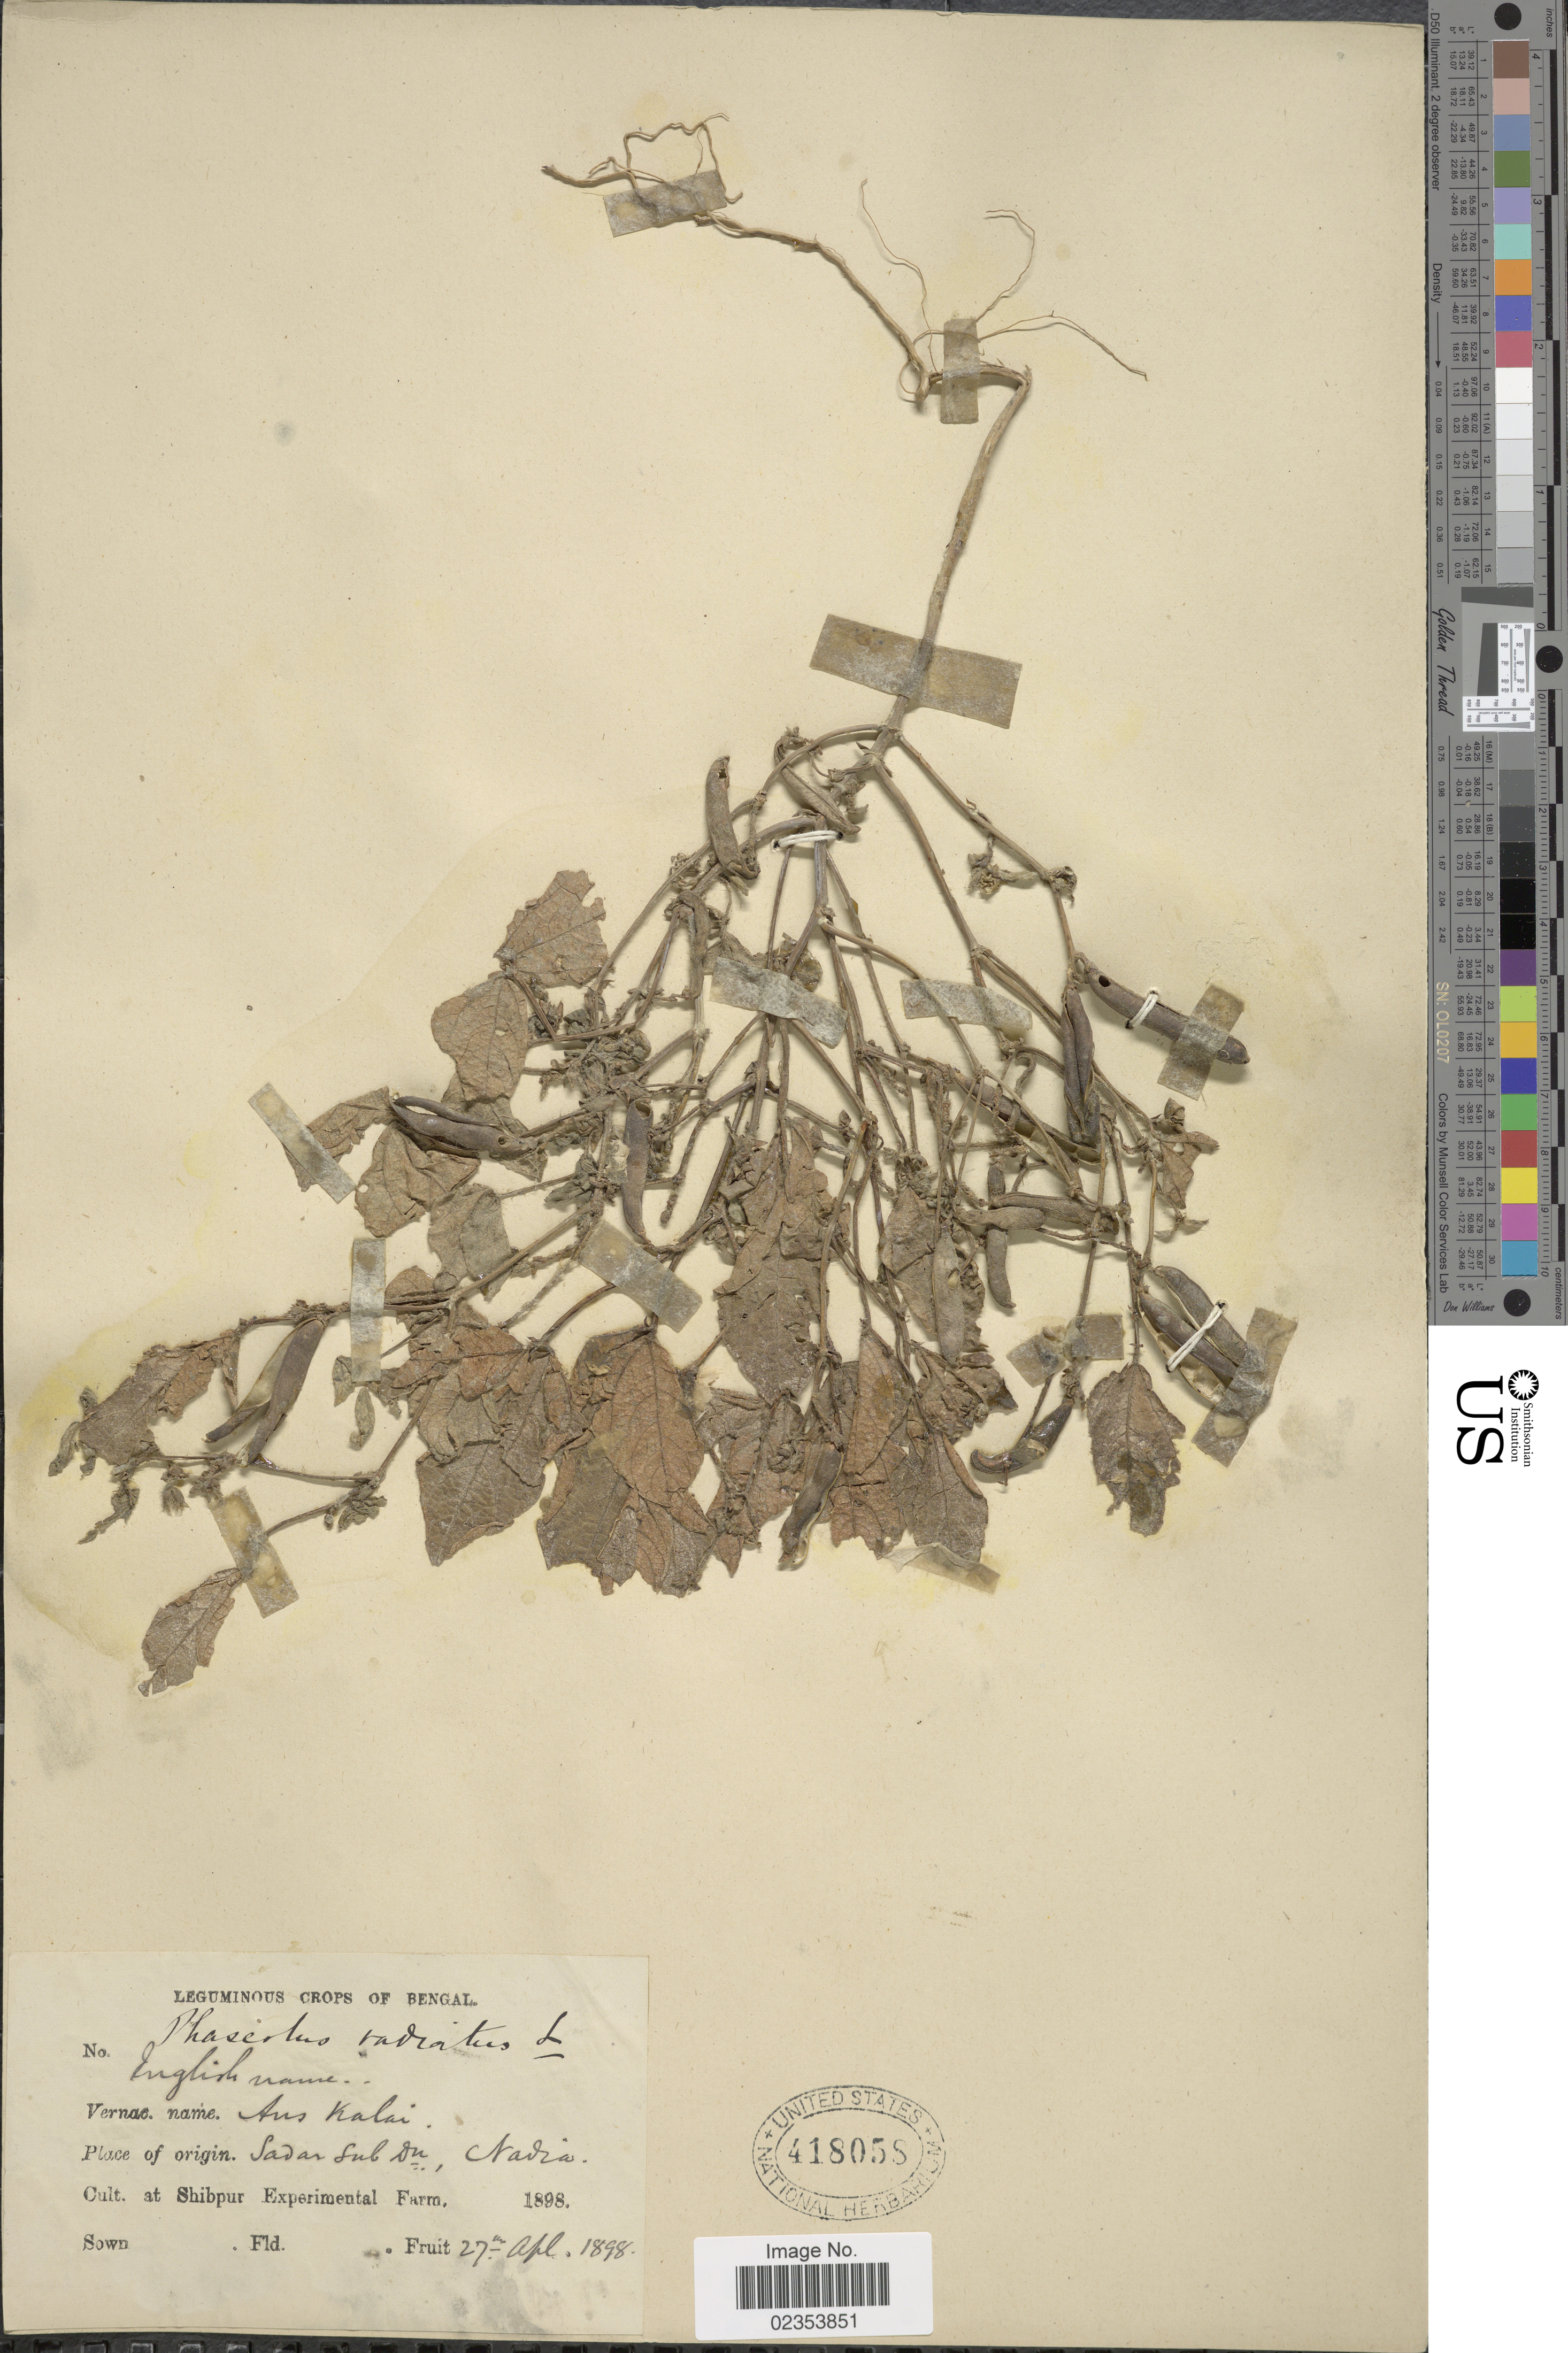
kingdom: Plantae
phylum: Tracheophyta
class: Magnoliopsida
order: Fabales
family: Fabaceae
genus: Vigna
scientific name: Vigna radiata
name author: (L.) R. Wilczek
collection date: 1898-04-27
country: India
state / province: West Bengal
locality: Cult. at Shibpur Experimental Farm. Bengal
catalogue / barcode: US 418058